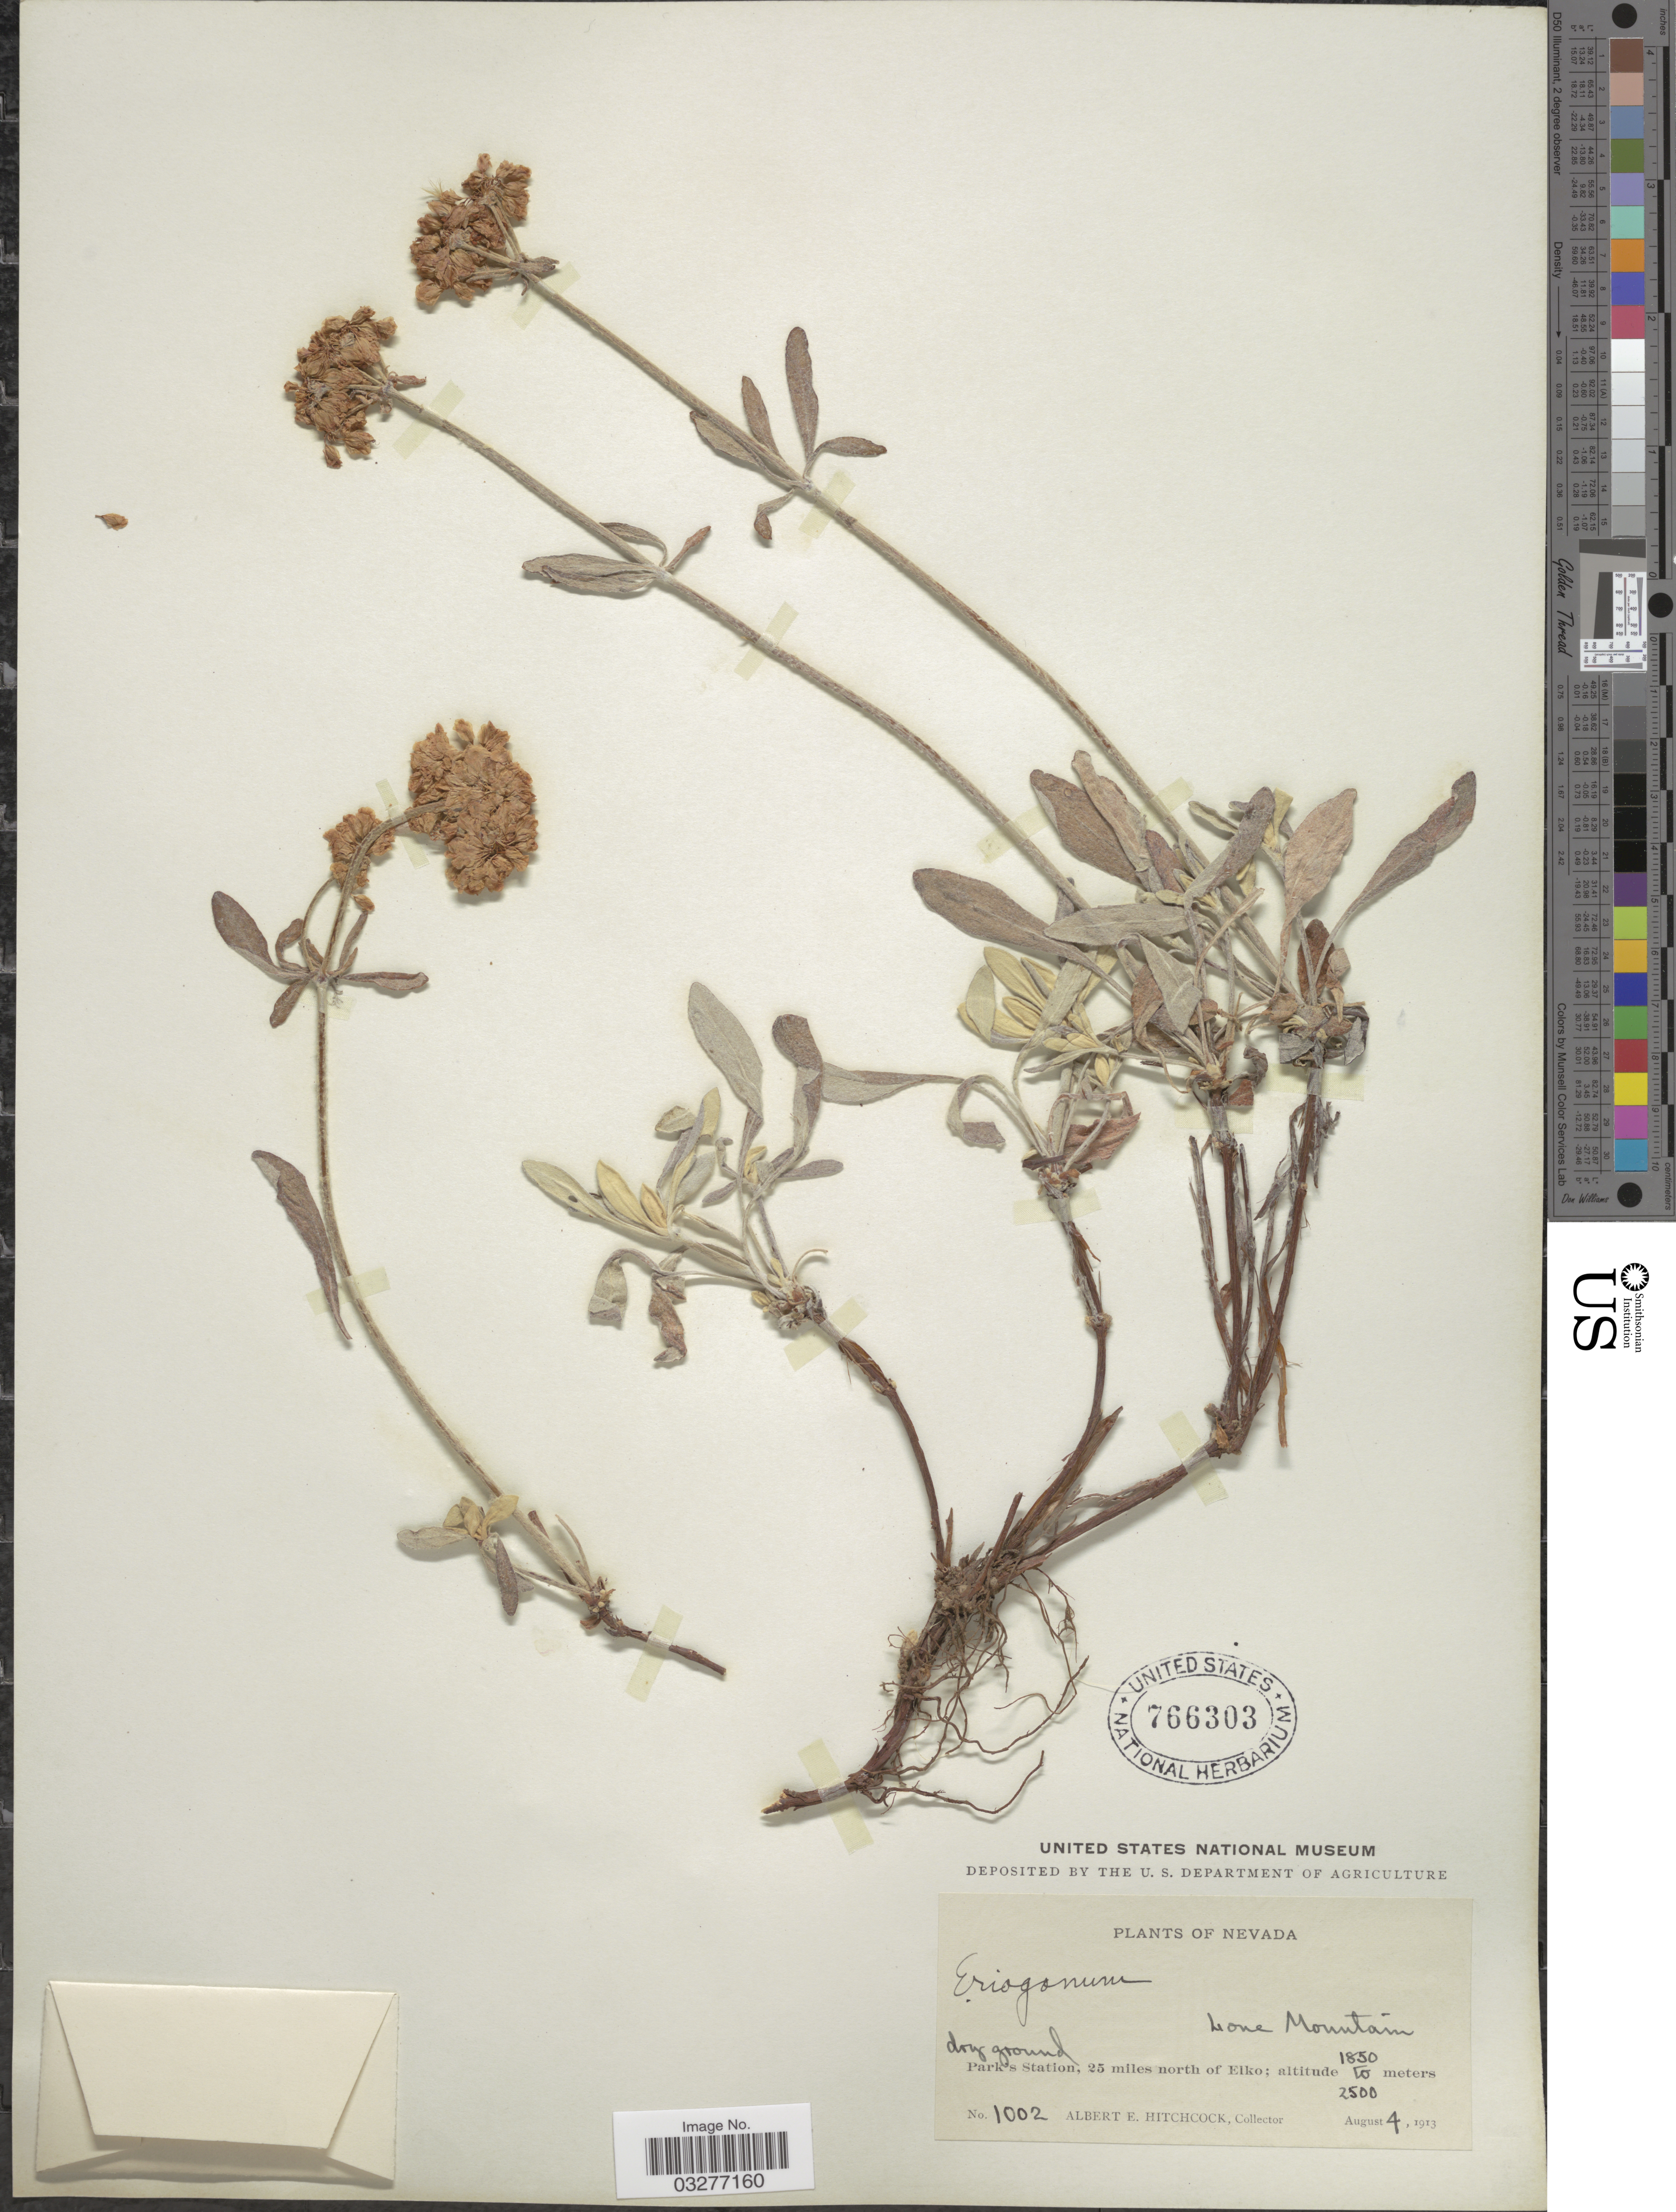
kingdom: Plantae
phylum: Tracheophyta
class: Magnoliopsida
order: Caryophyllales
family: Polygonaceae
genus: Eriogonum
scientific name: Eriogonum heracleoides var. heracleoides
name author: Nutt.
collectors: A. Hitchcock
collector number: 1002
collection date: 1913-08-04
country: United States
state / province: Nevada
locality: Lone Mountain. Park's Station, 25 miles north of Elko.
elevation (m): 1850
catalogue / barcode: US 766303